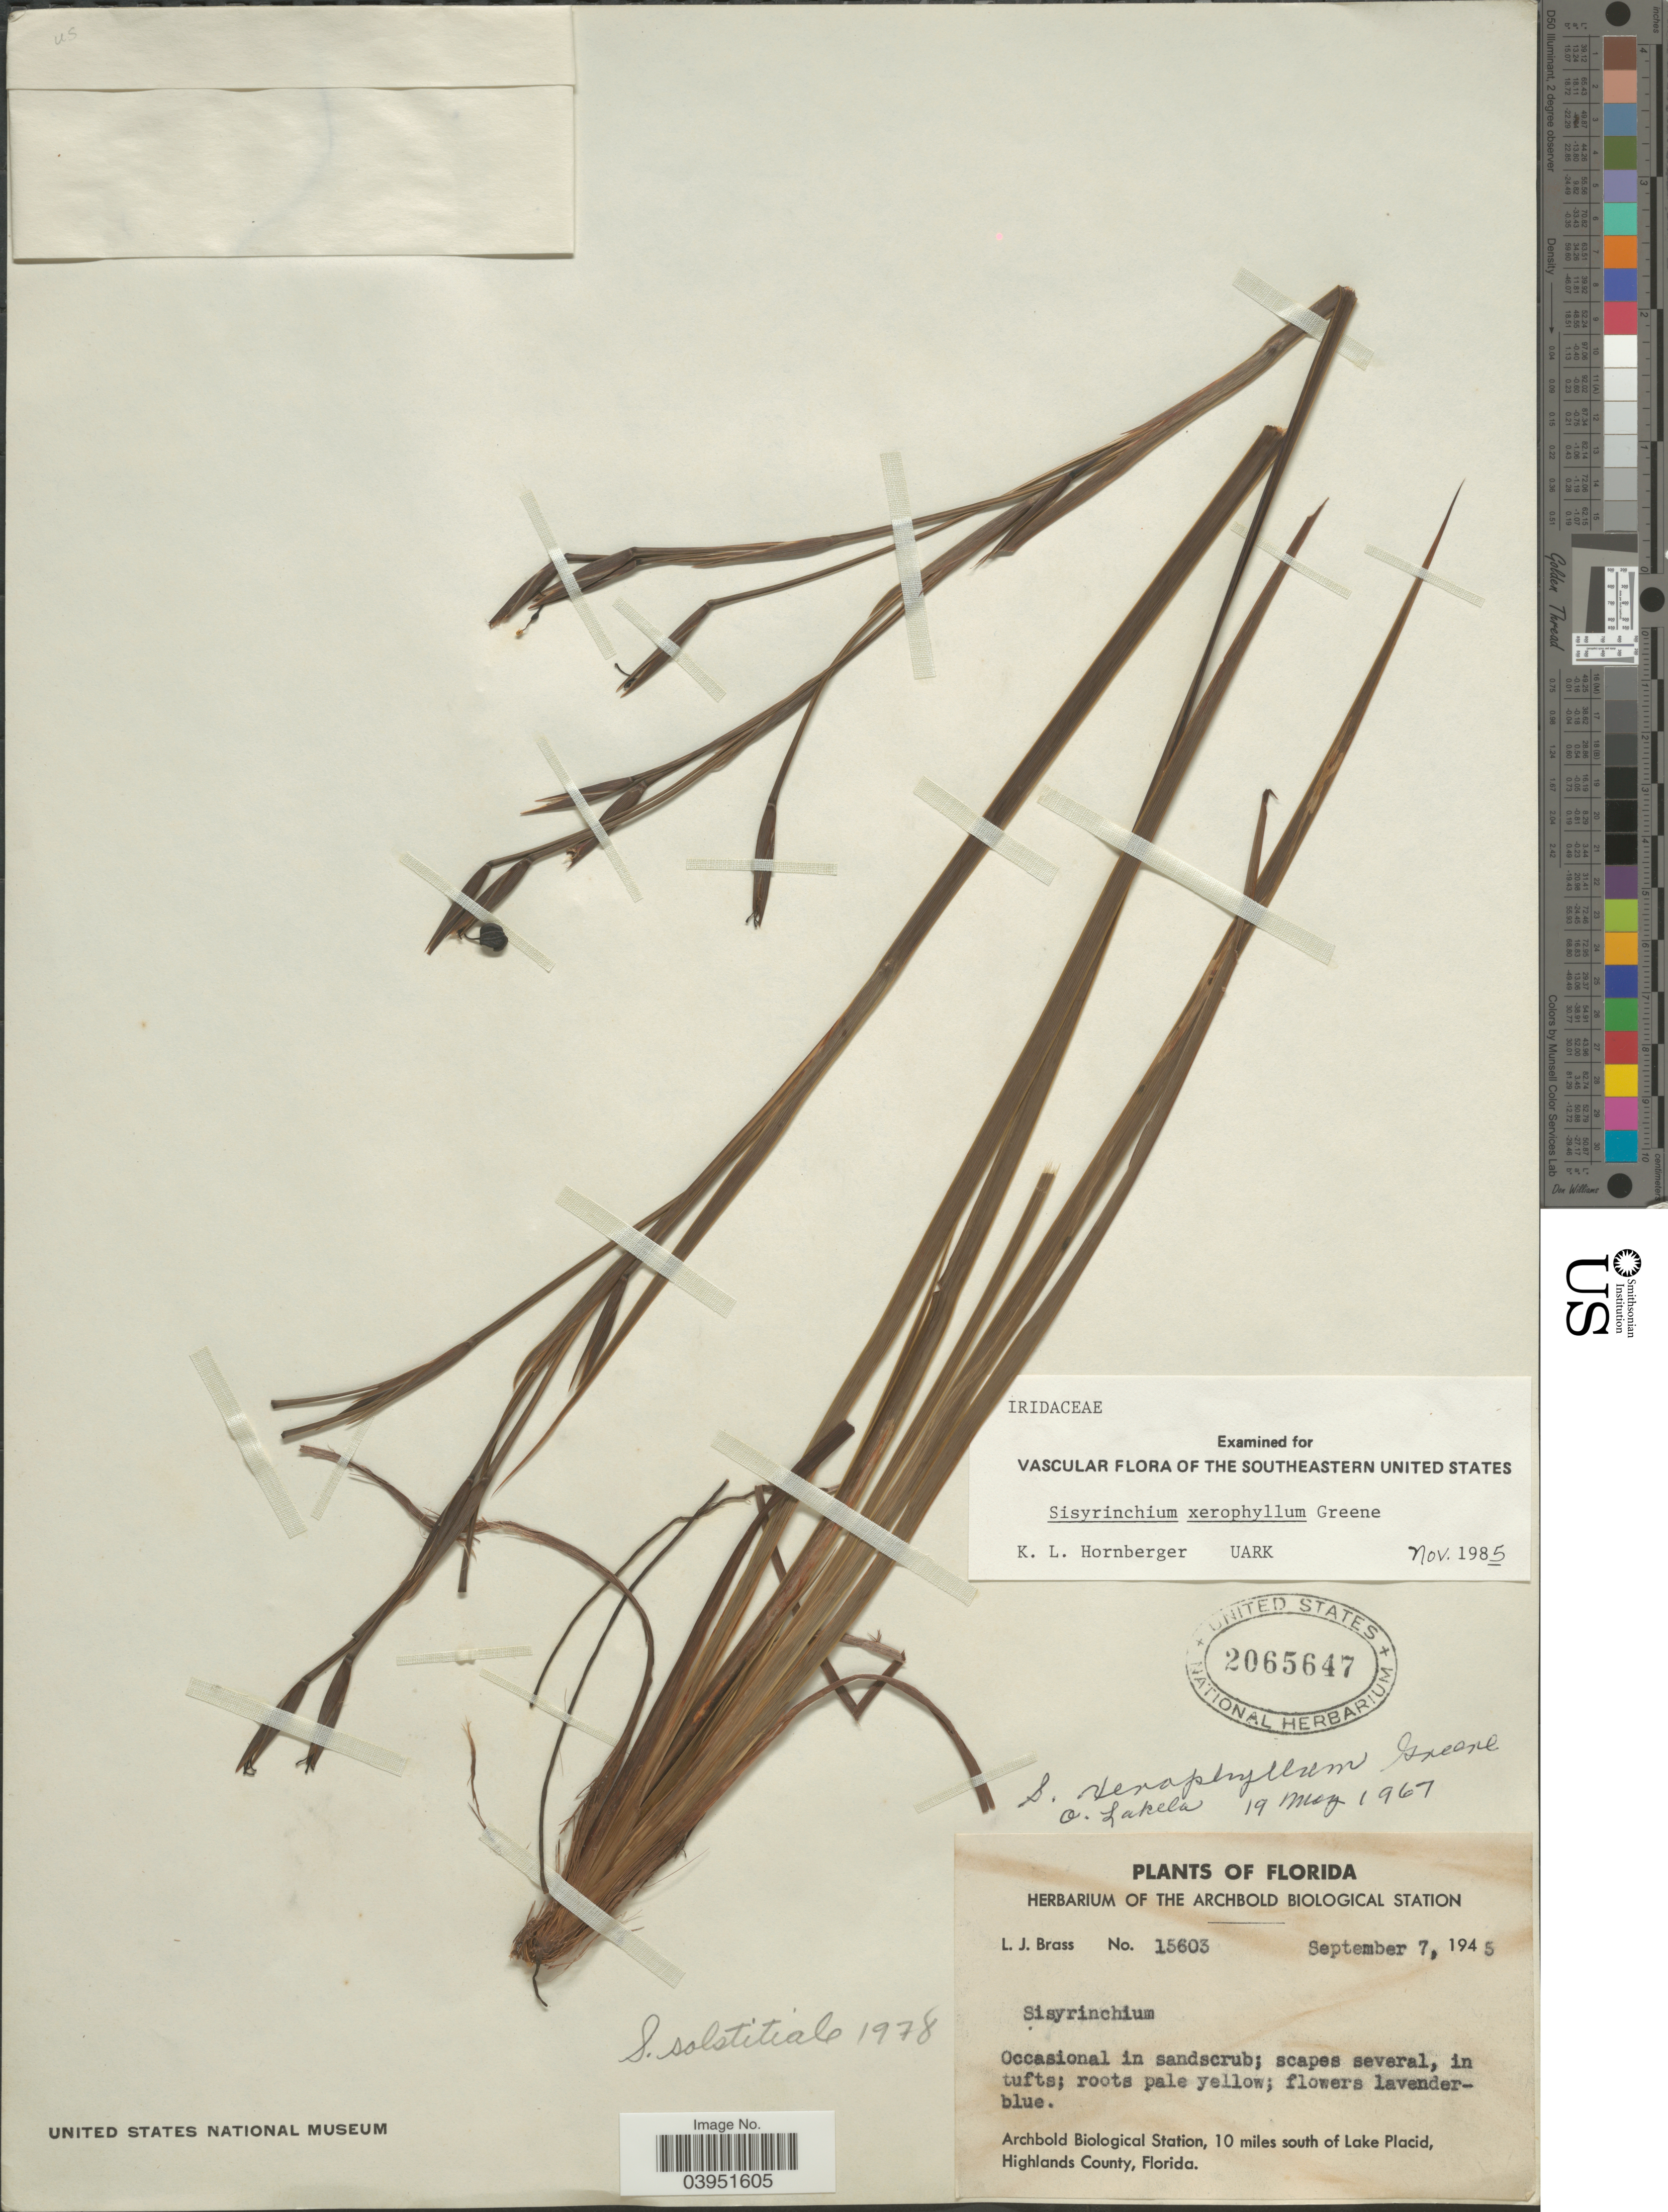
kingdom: Plantae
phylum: Tracheophyta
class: Liliopsida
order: Asparagales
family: Iridaceae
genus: Sisyrinchium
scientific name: Sisyrinchium xerophyllum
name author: Greene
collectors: L. J. Brass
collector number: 15603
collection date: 1945-09-07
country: United States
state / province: Florida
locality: Archbold Biological Station, 10 miles south of Lake Placid, Highlands County.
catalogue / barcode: US 2065647